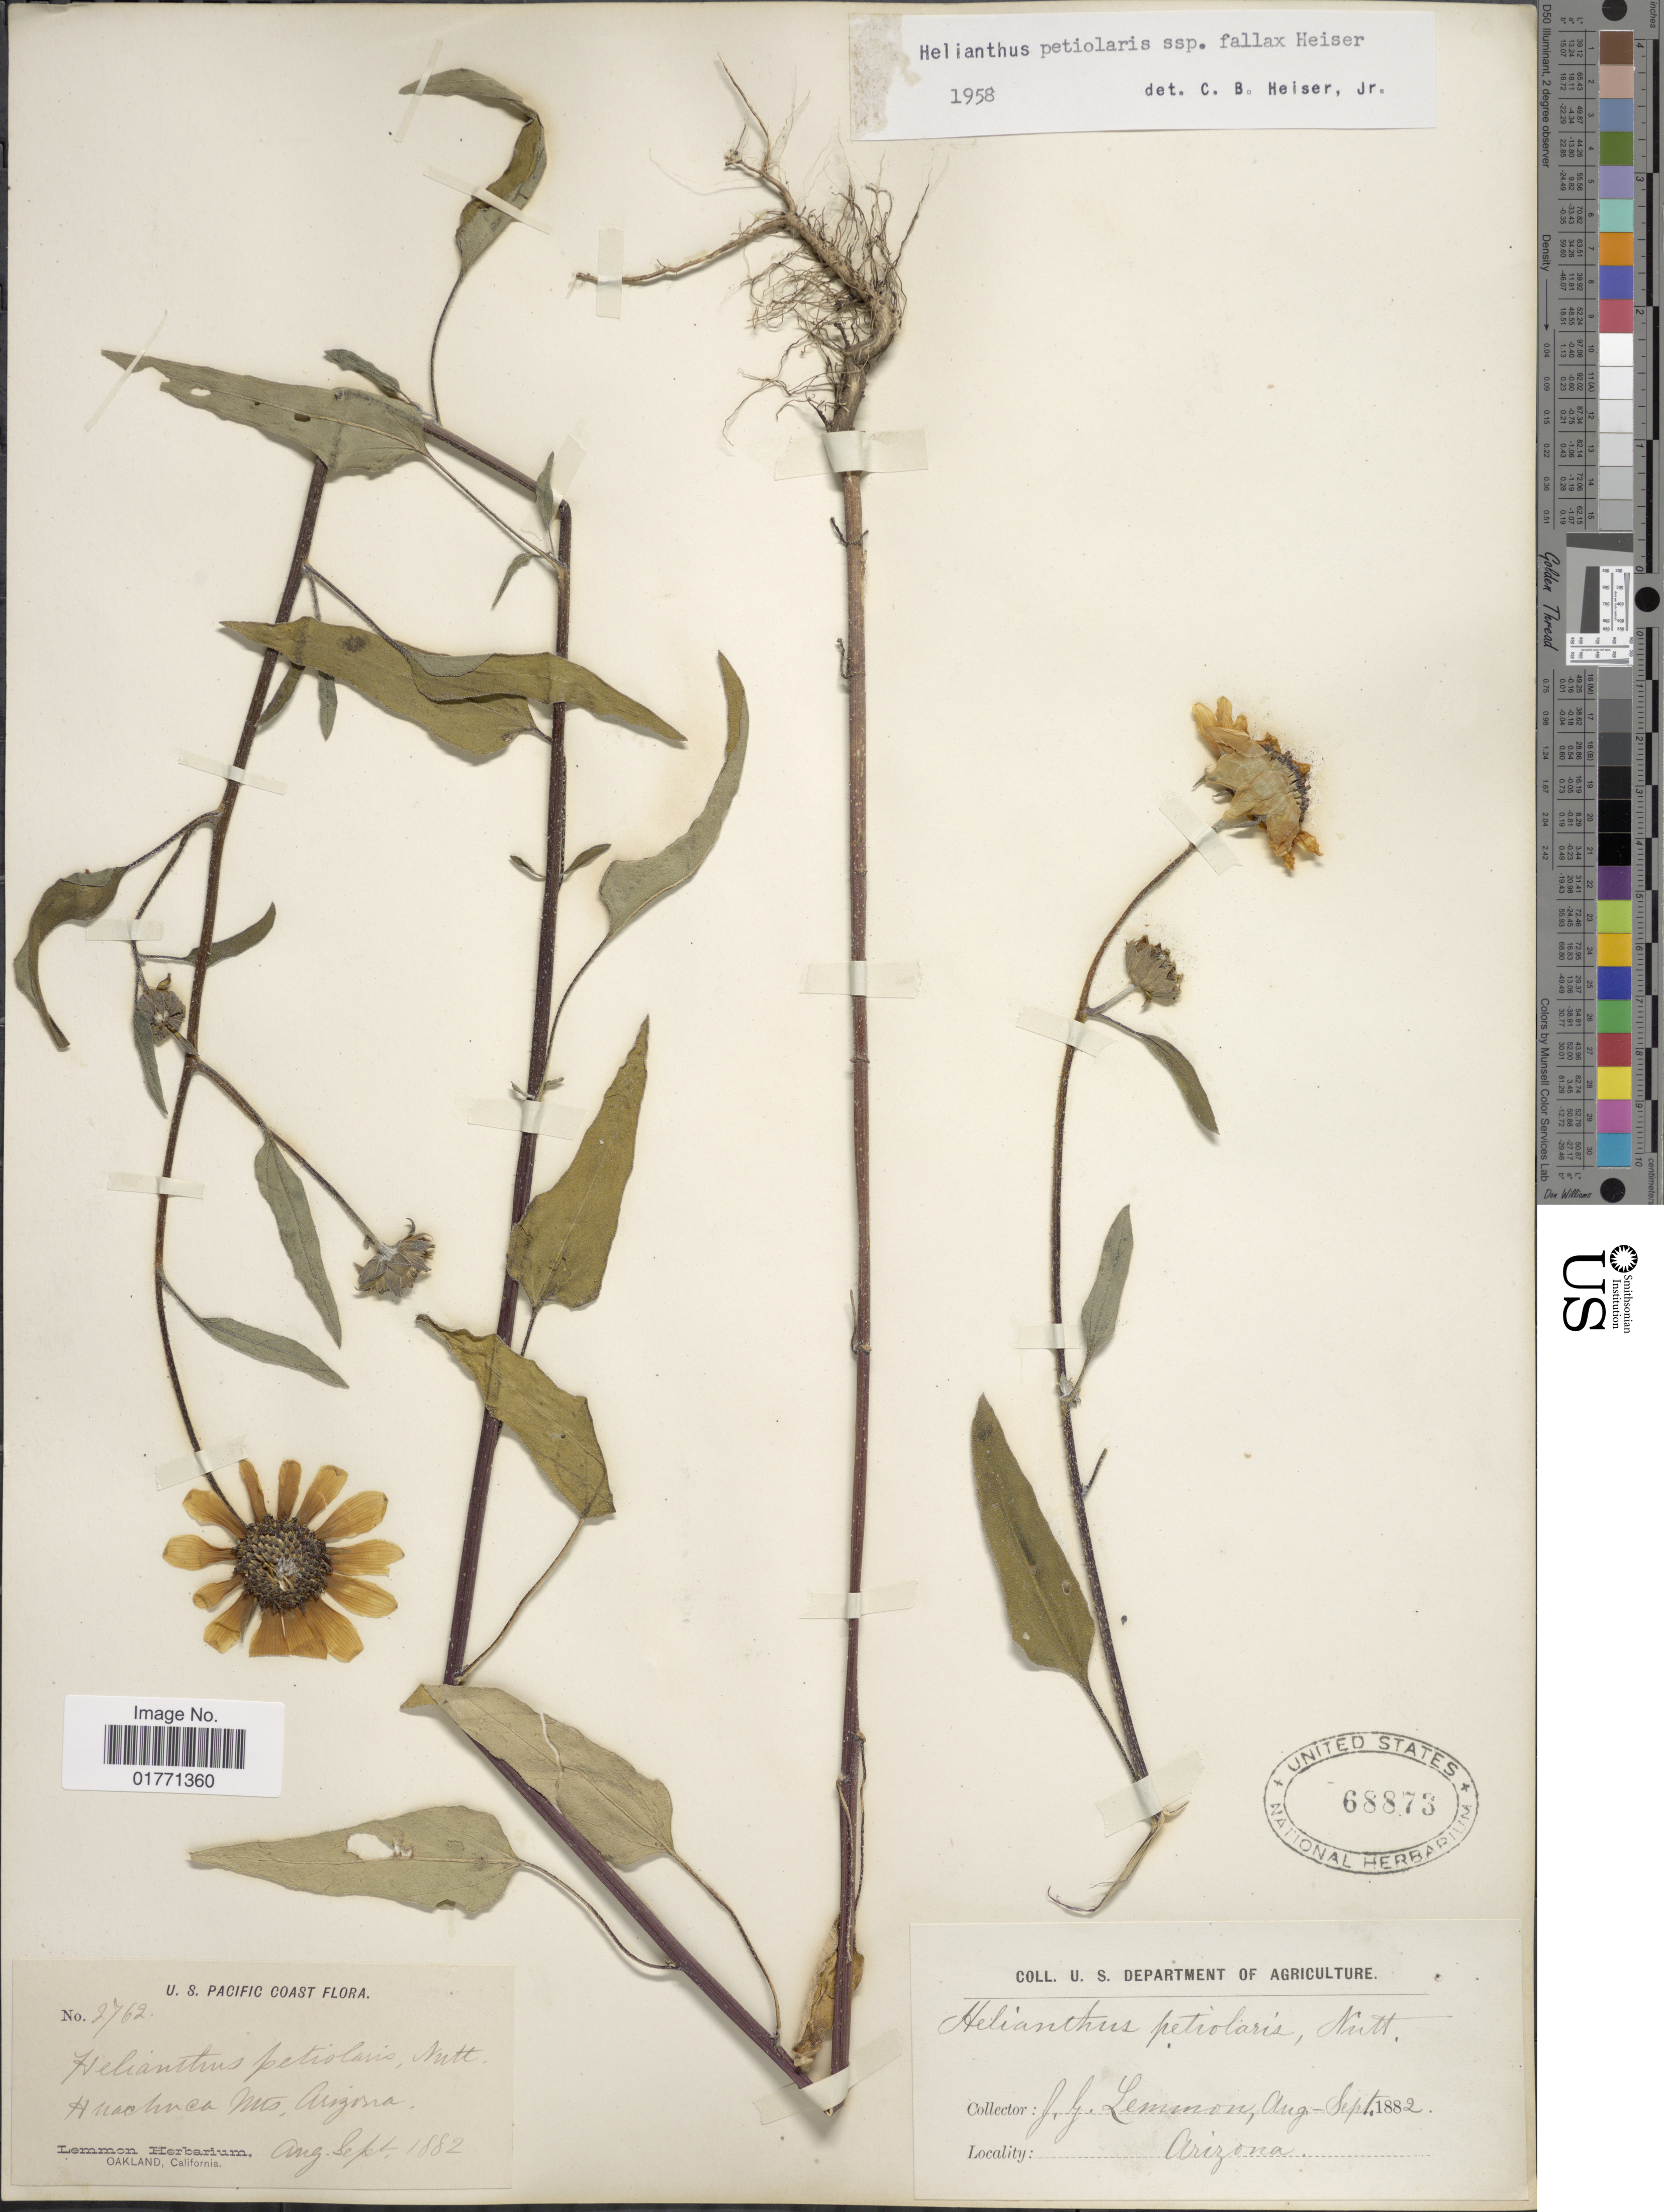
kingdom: Plantae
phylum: Tracheophyta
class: Magnoliopsida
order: Asterales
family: Asteraceae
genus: Helianthus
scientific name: Helianthus petiolaris subsp. fallax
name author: Heiser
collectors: J. Lemmon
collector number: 2762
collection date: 1882-08/1882-09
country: United States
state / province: Arizona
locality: Pacific Coast, Huachuca Mts.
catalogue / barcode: US 68873